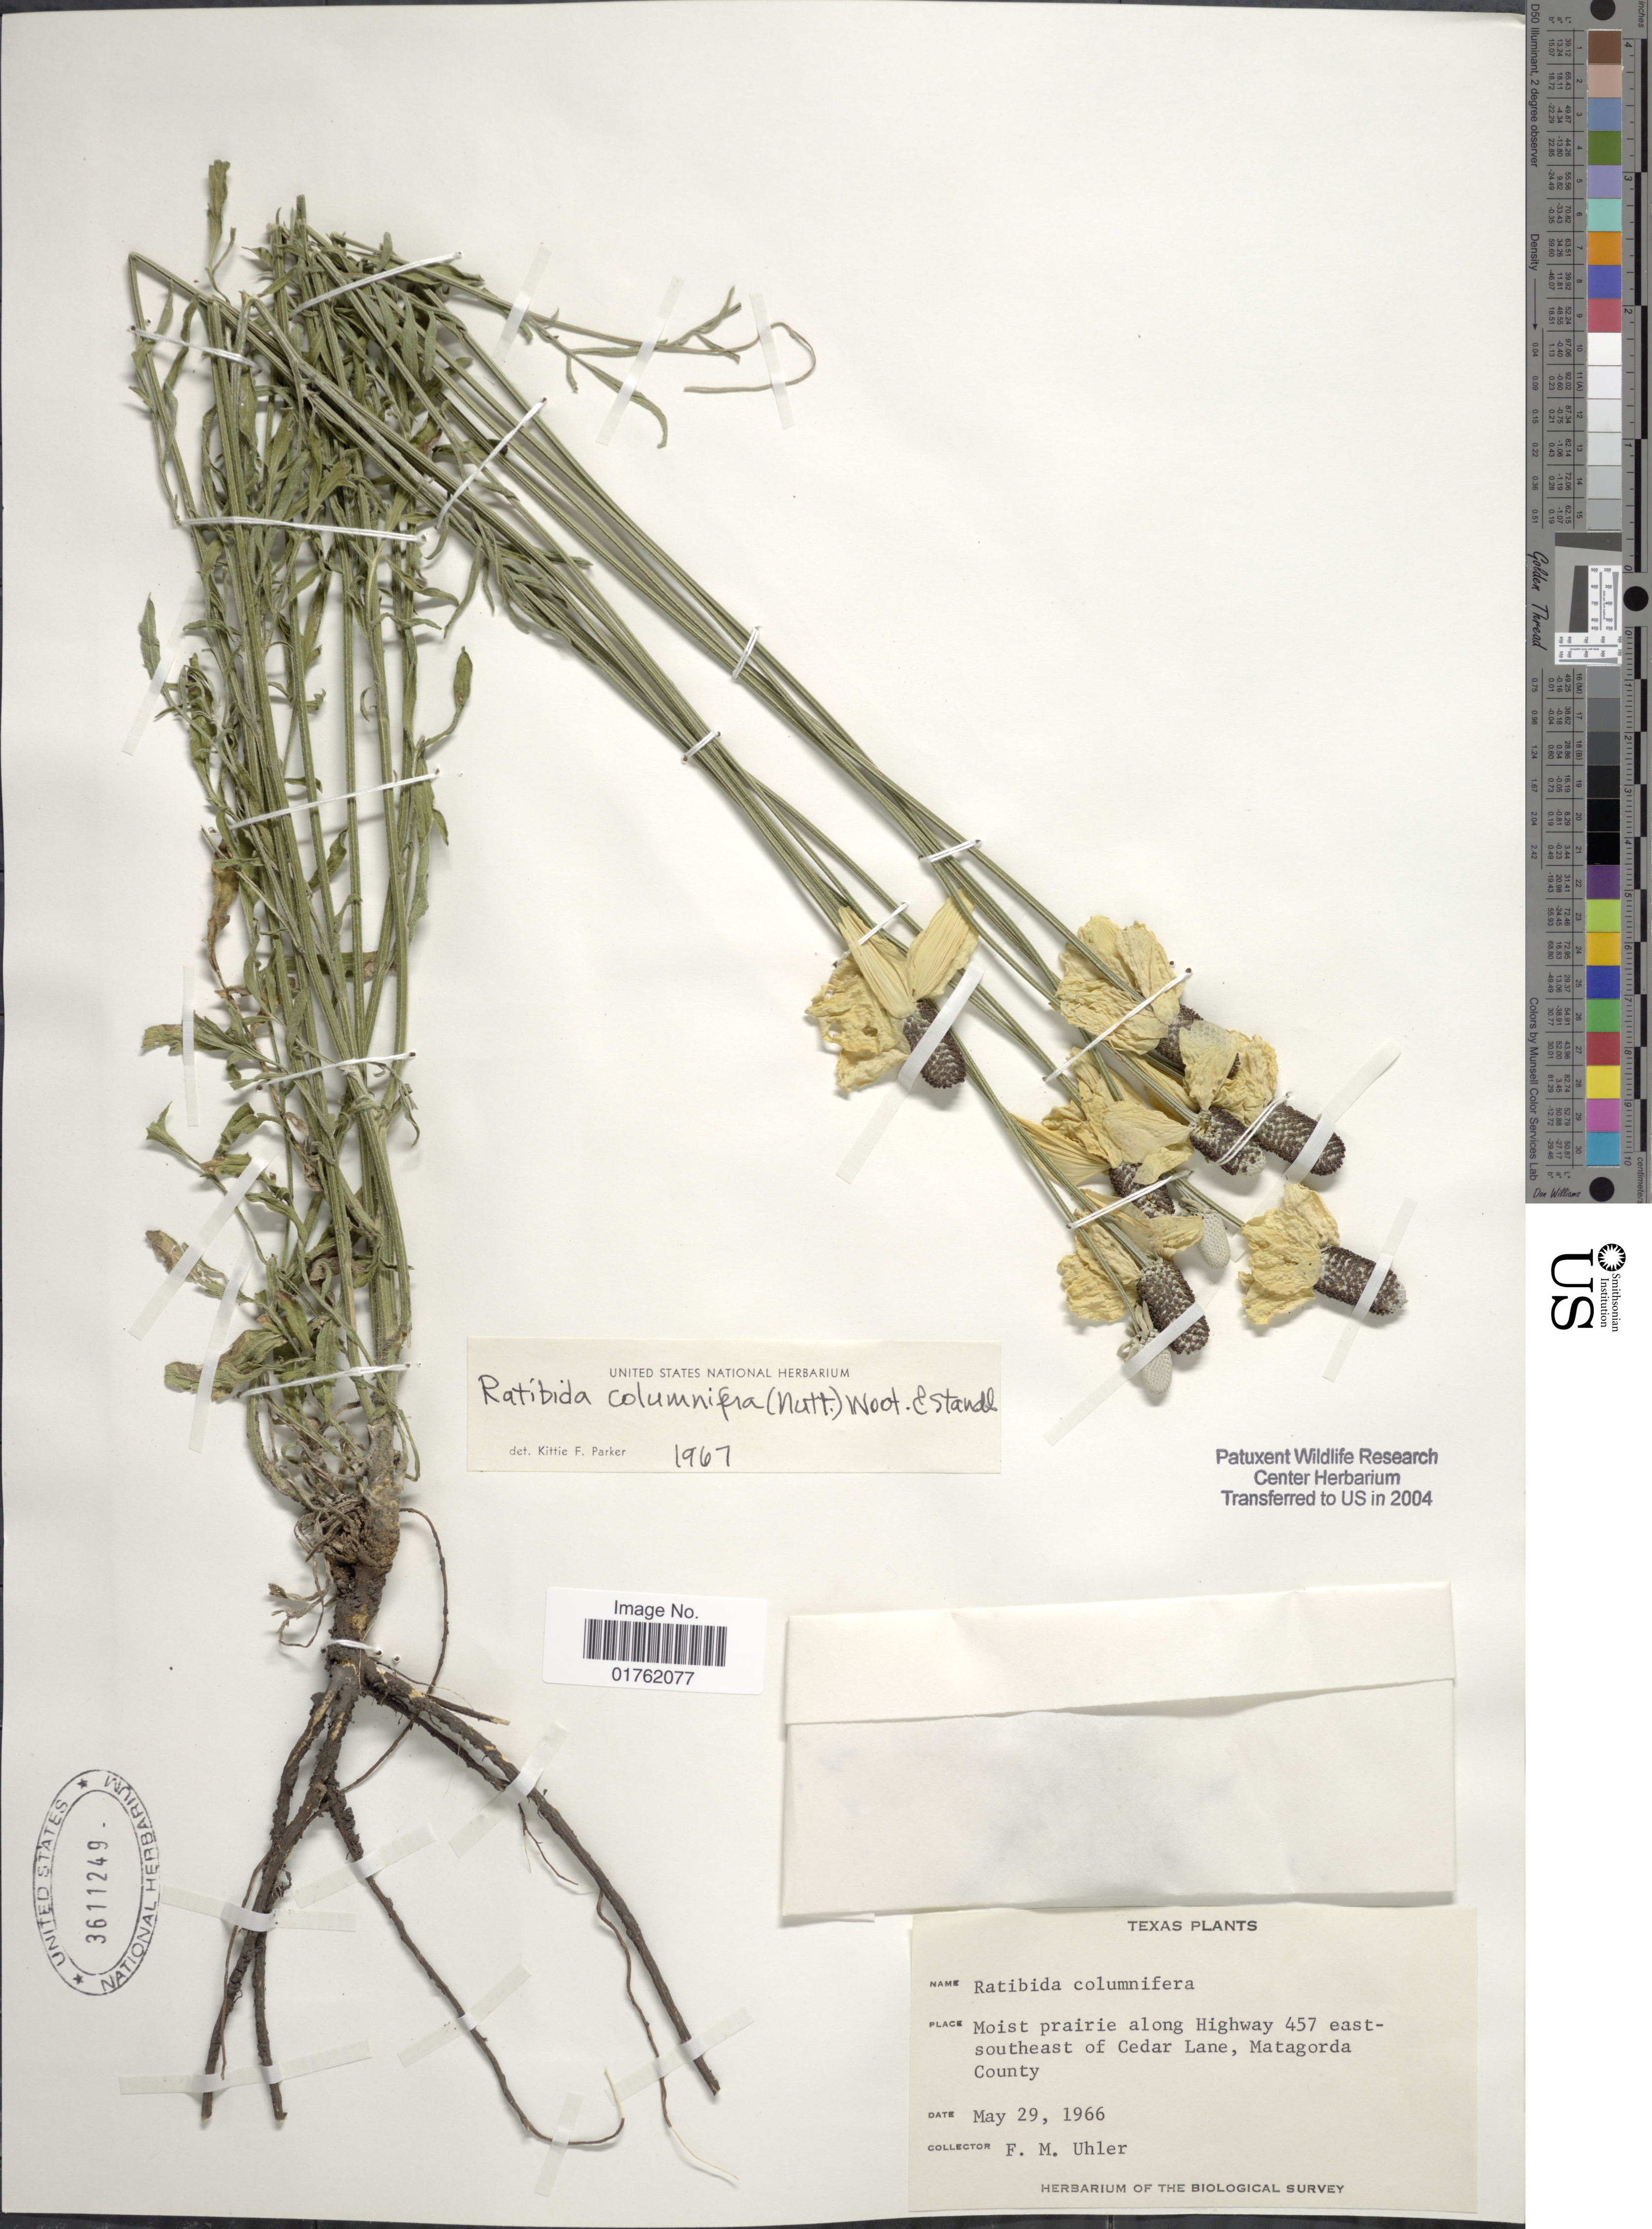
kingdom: Plantae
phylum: Tracheophyta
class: Magnoliopsida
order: Asterales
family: Asteraceae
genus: Ratibida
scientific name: Ratibida columnaris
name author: (Pursh) D. Don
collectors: F. M. Uhler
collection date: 1966-05-29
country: United States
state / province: Texas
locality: Moist prairie along Highway 457, east-southeast of cedar Lane, Matagorda County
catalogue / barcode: US 3611249